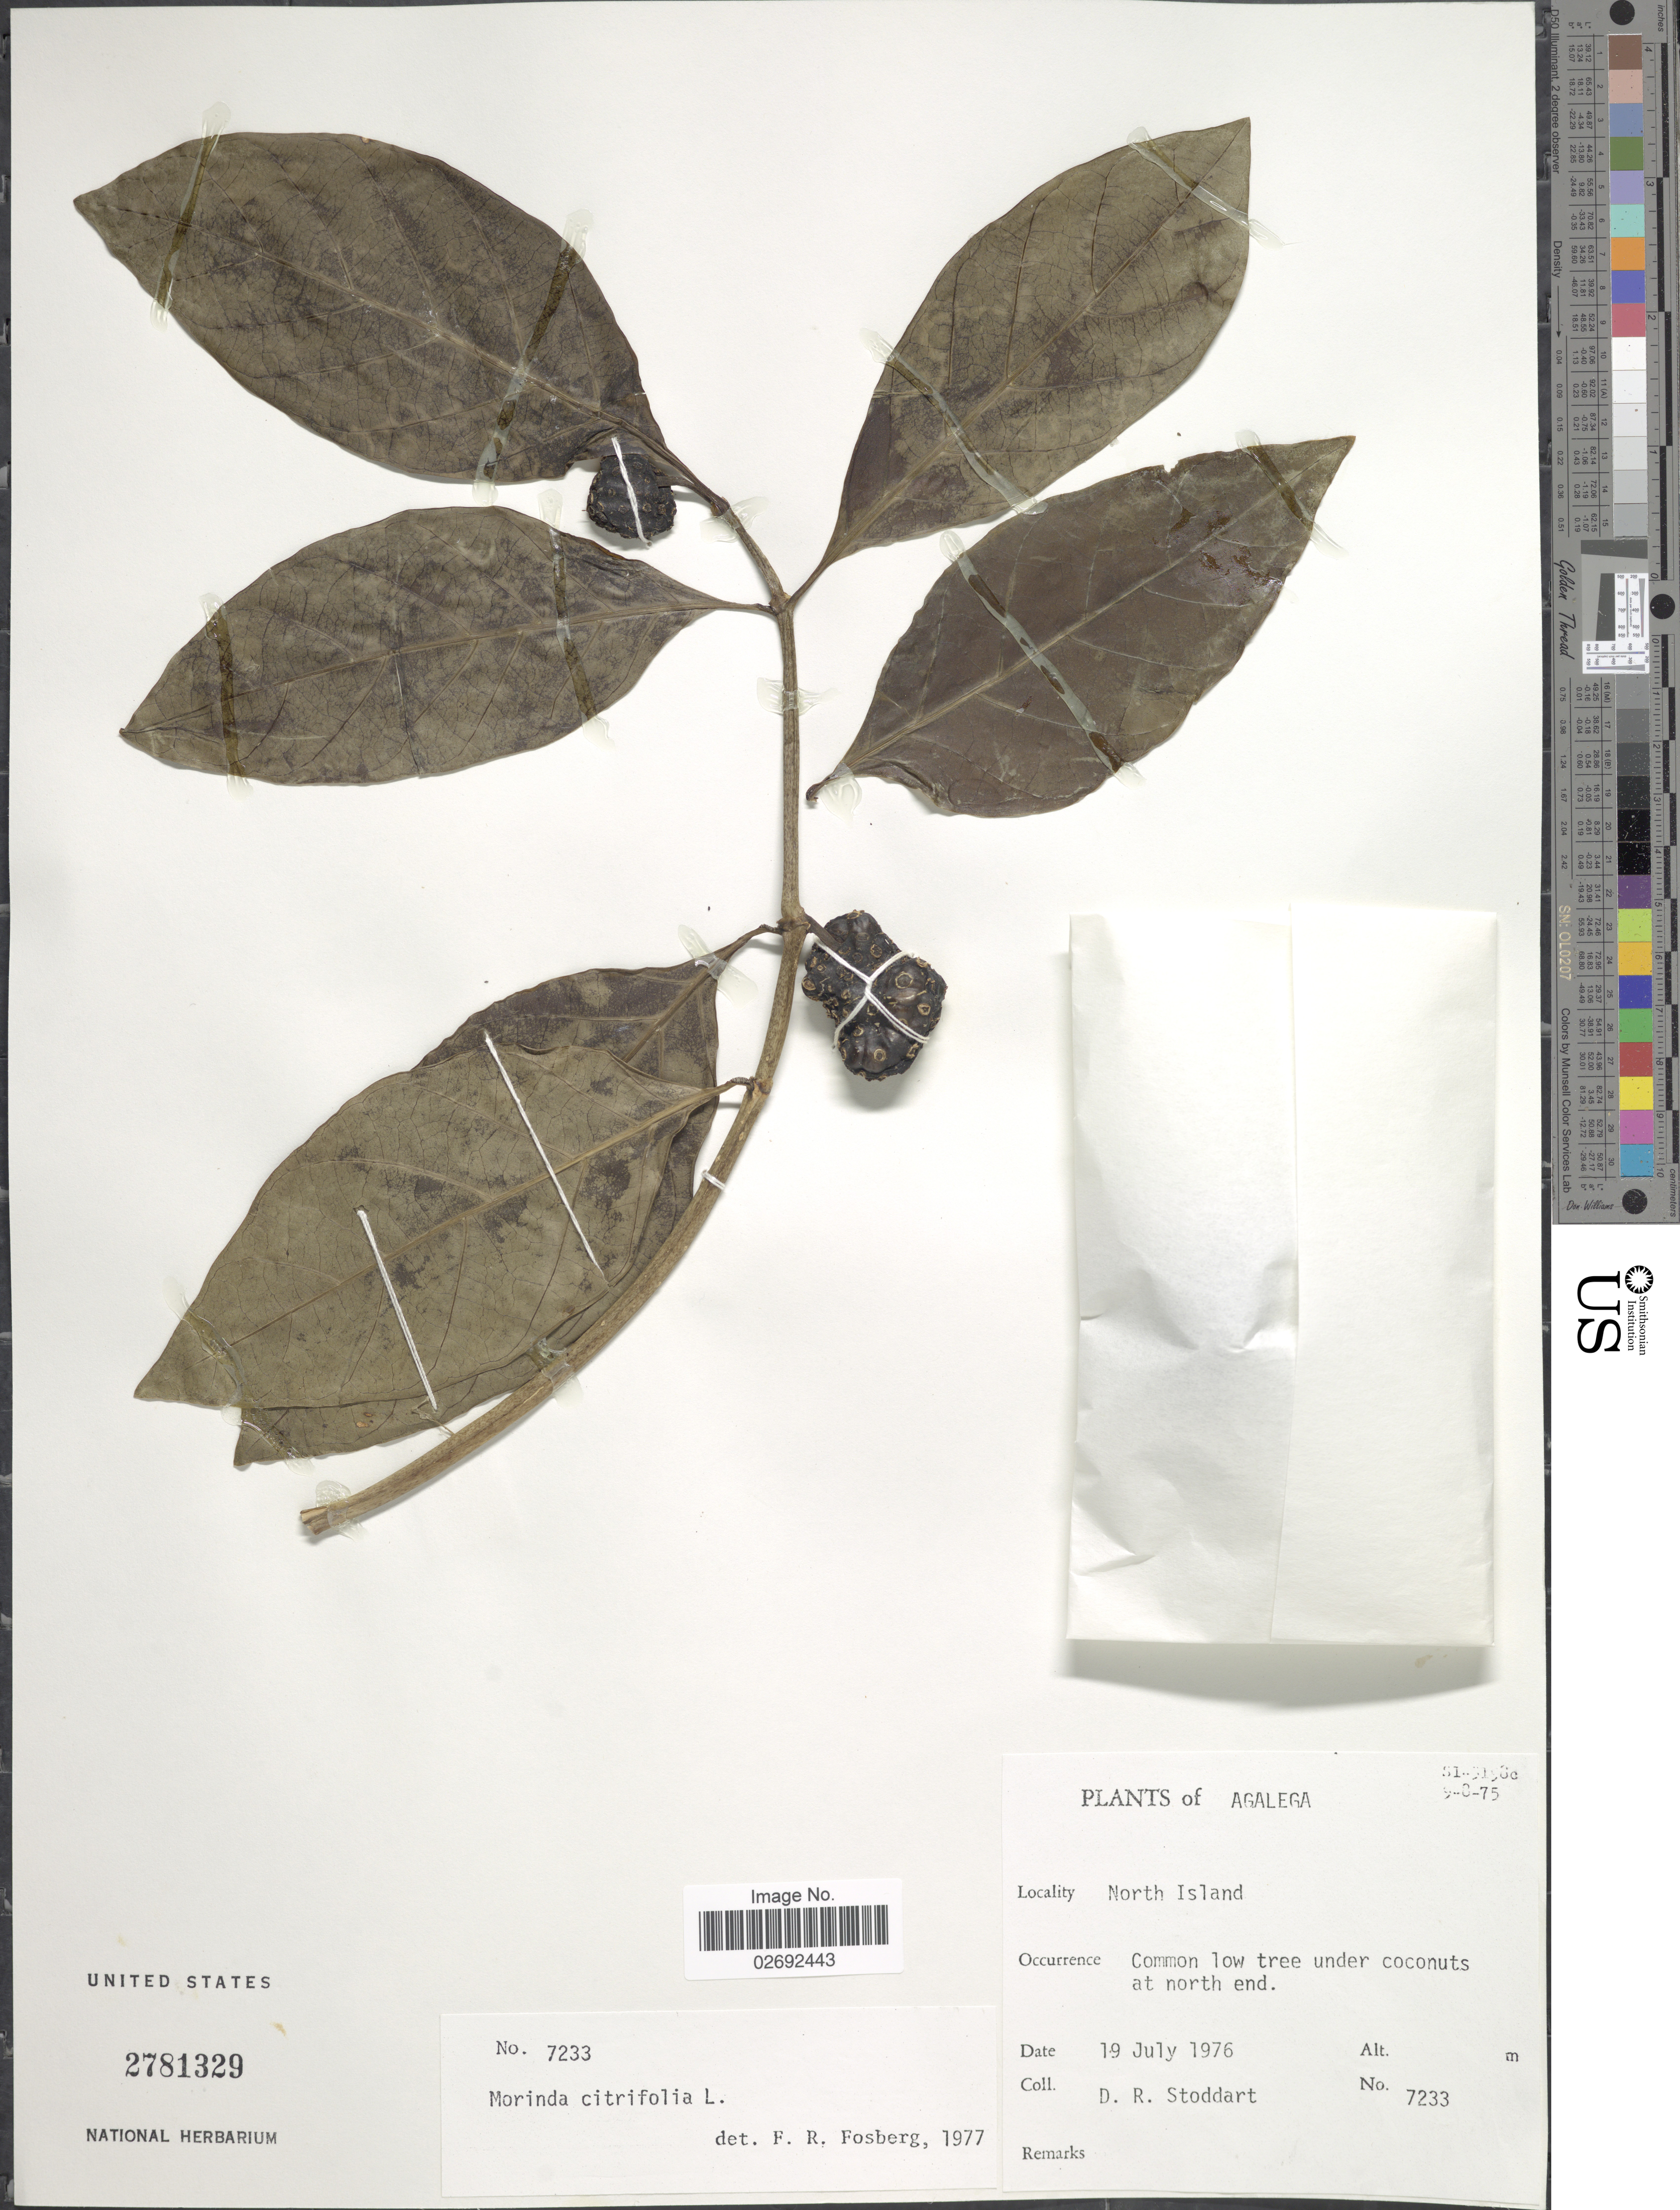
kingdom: Plantae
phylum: Tracheophyta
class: Magnoliopsida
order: Gentianales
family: Rubiaceae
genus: Morinda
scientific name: Morinda citrifolia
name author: L.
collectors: D. R. Stoddart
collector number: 7233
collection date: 1976-07-19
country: Mauritius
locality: Agalega. North Island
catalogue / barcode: US 2781329